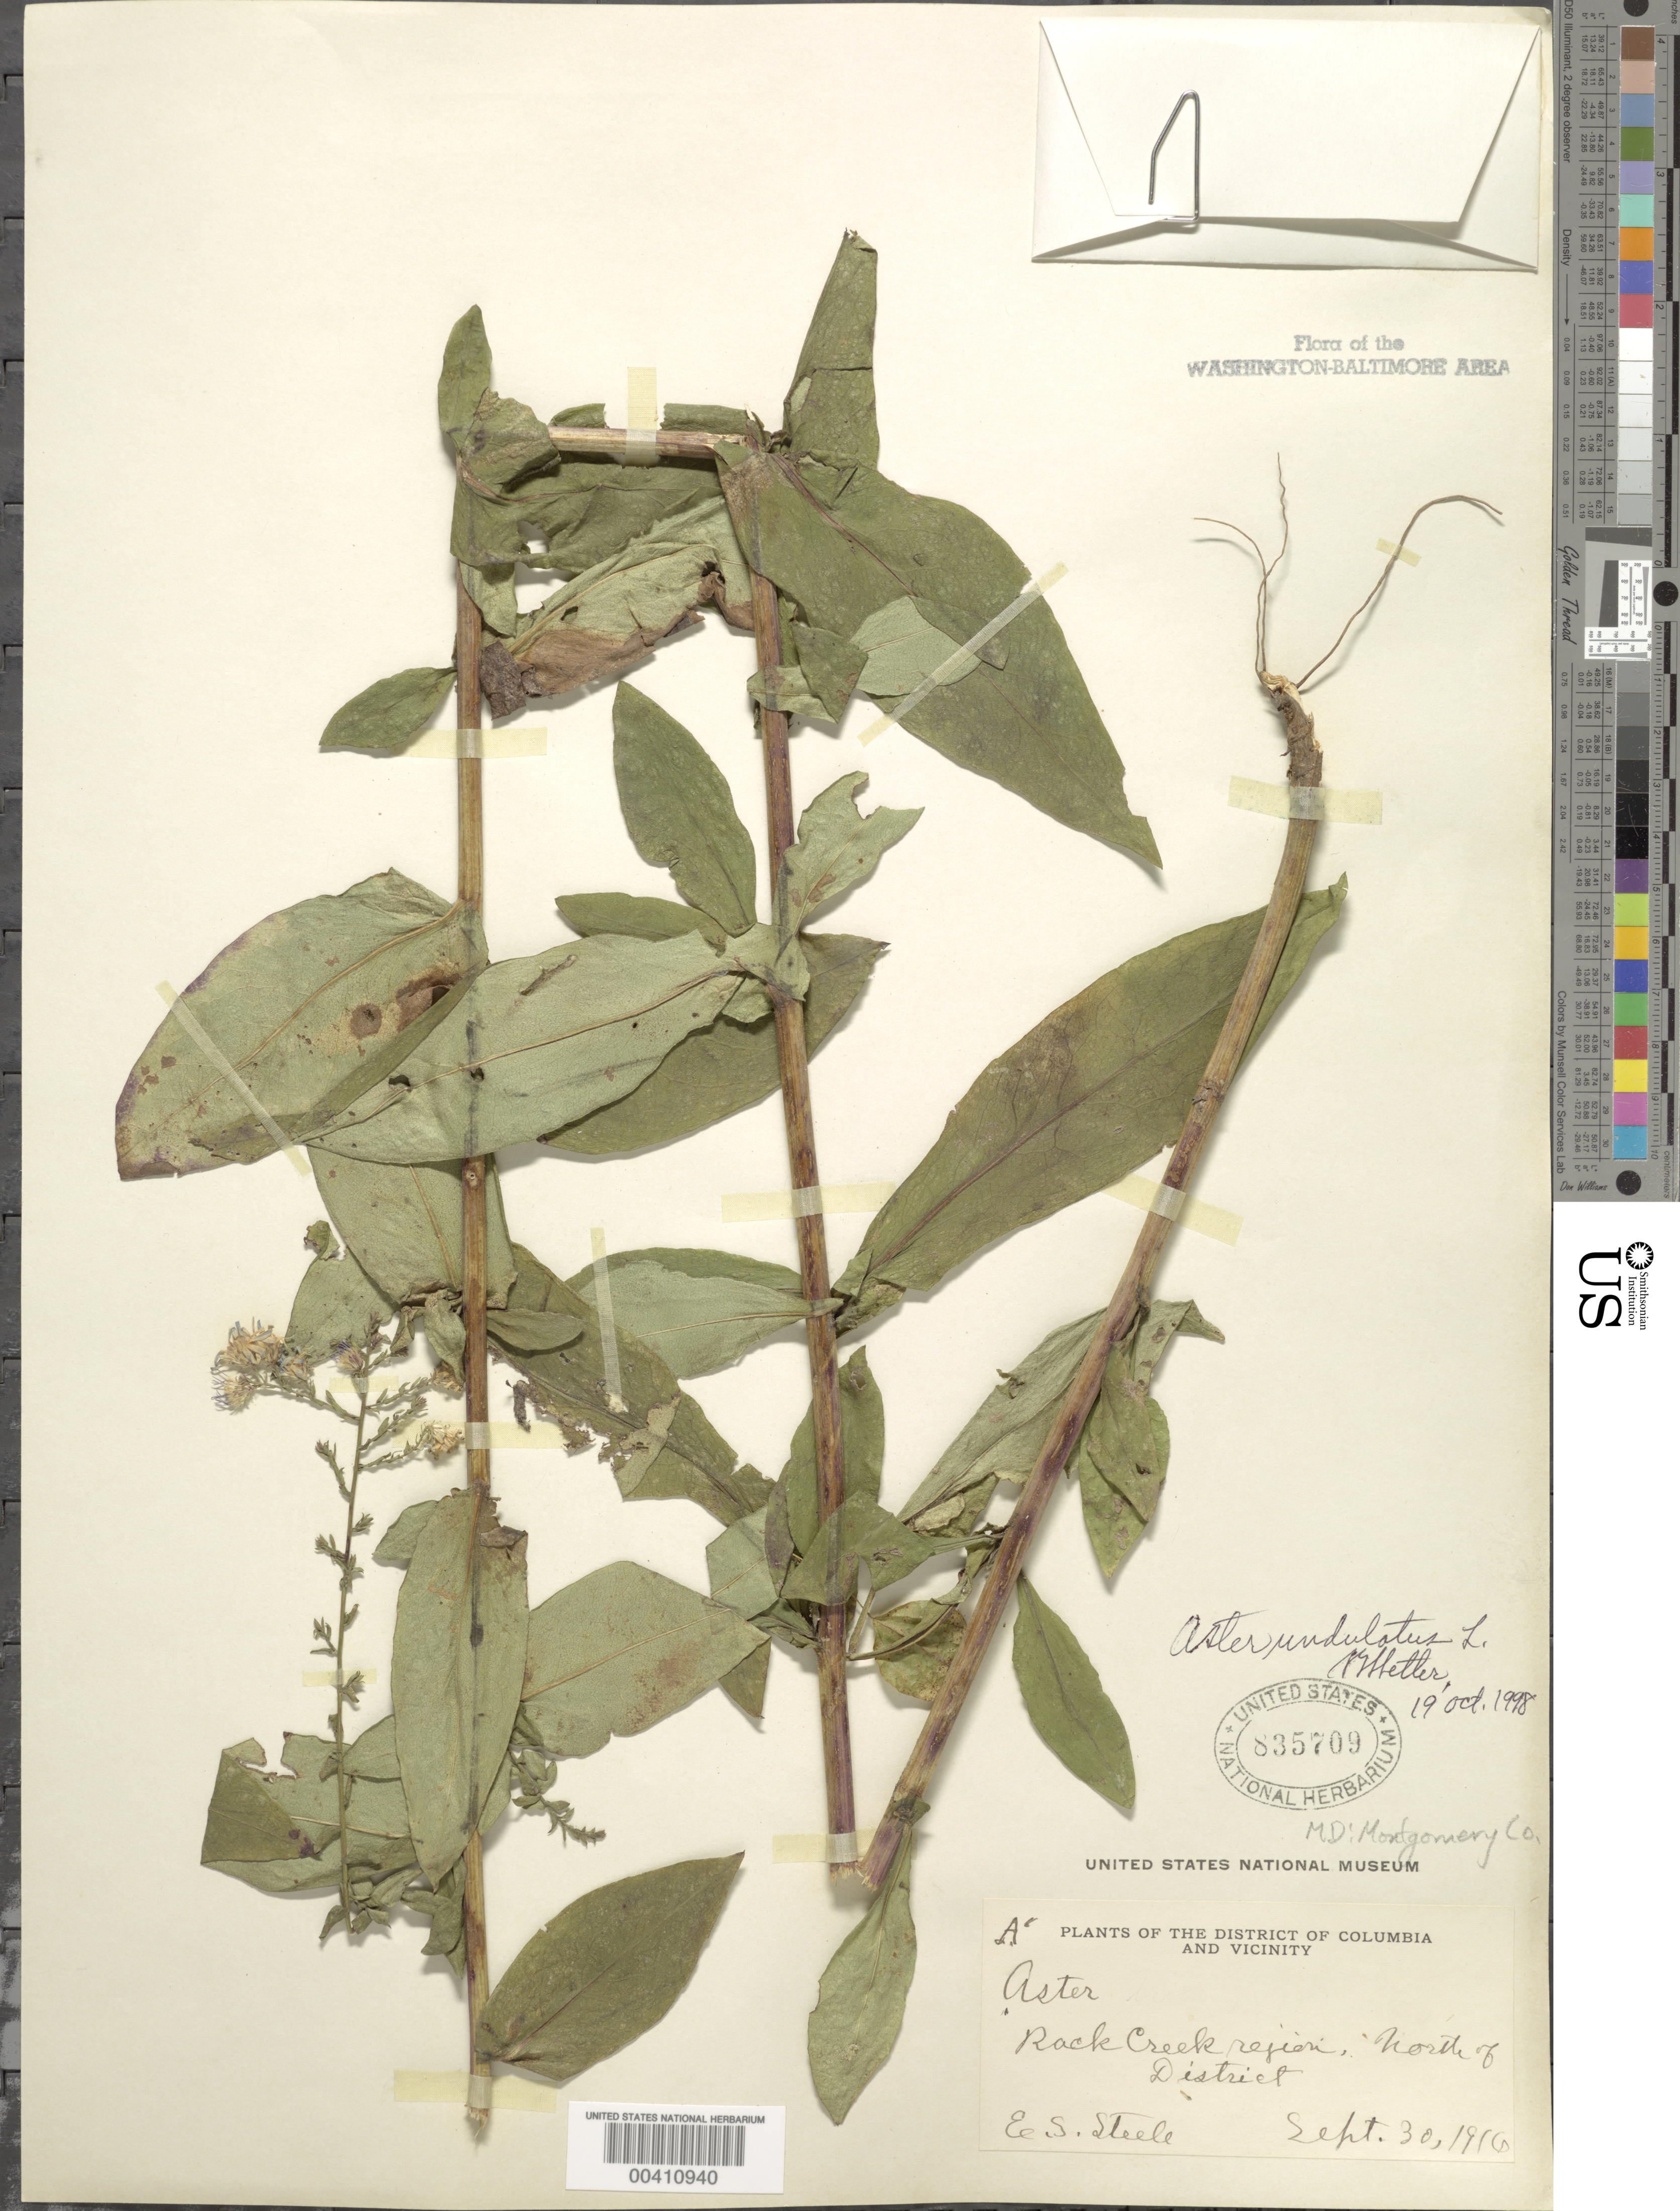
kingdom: Plantae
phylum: Tracheophyta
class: Magnoliopsida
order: Asterales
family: Asteraceae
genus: Symphyotrichum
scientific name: Symphyotrichum undulatum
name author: (L.) G.L. Nesom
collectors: E. Steele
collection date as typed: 30 Sep 1916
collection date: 1916-09-30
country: United States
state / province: Maryland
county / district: Montgomery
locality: Rock Creek Region, N of District Rock Creek Park & vicinity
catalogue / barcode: US 835709